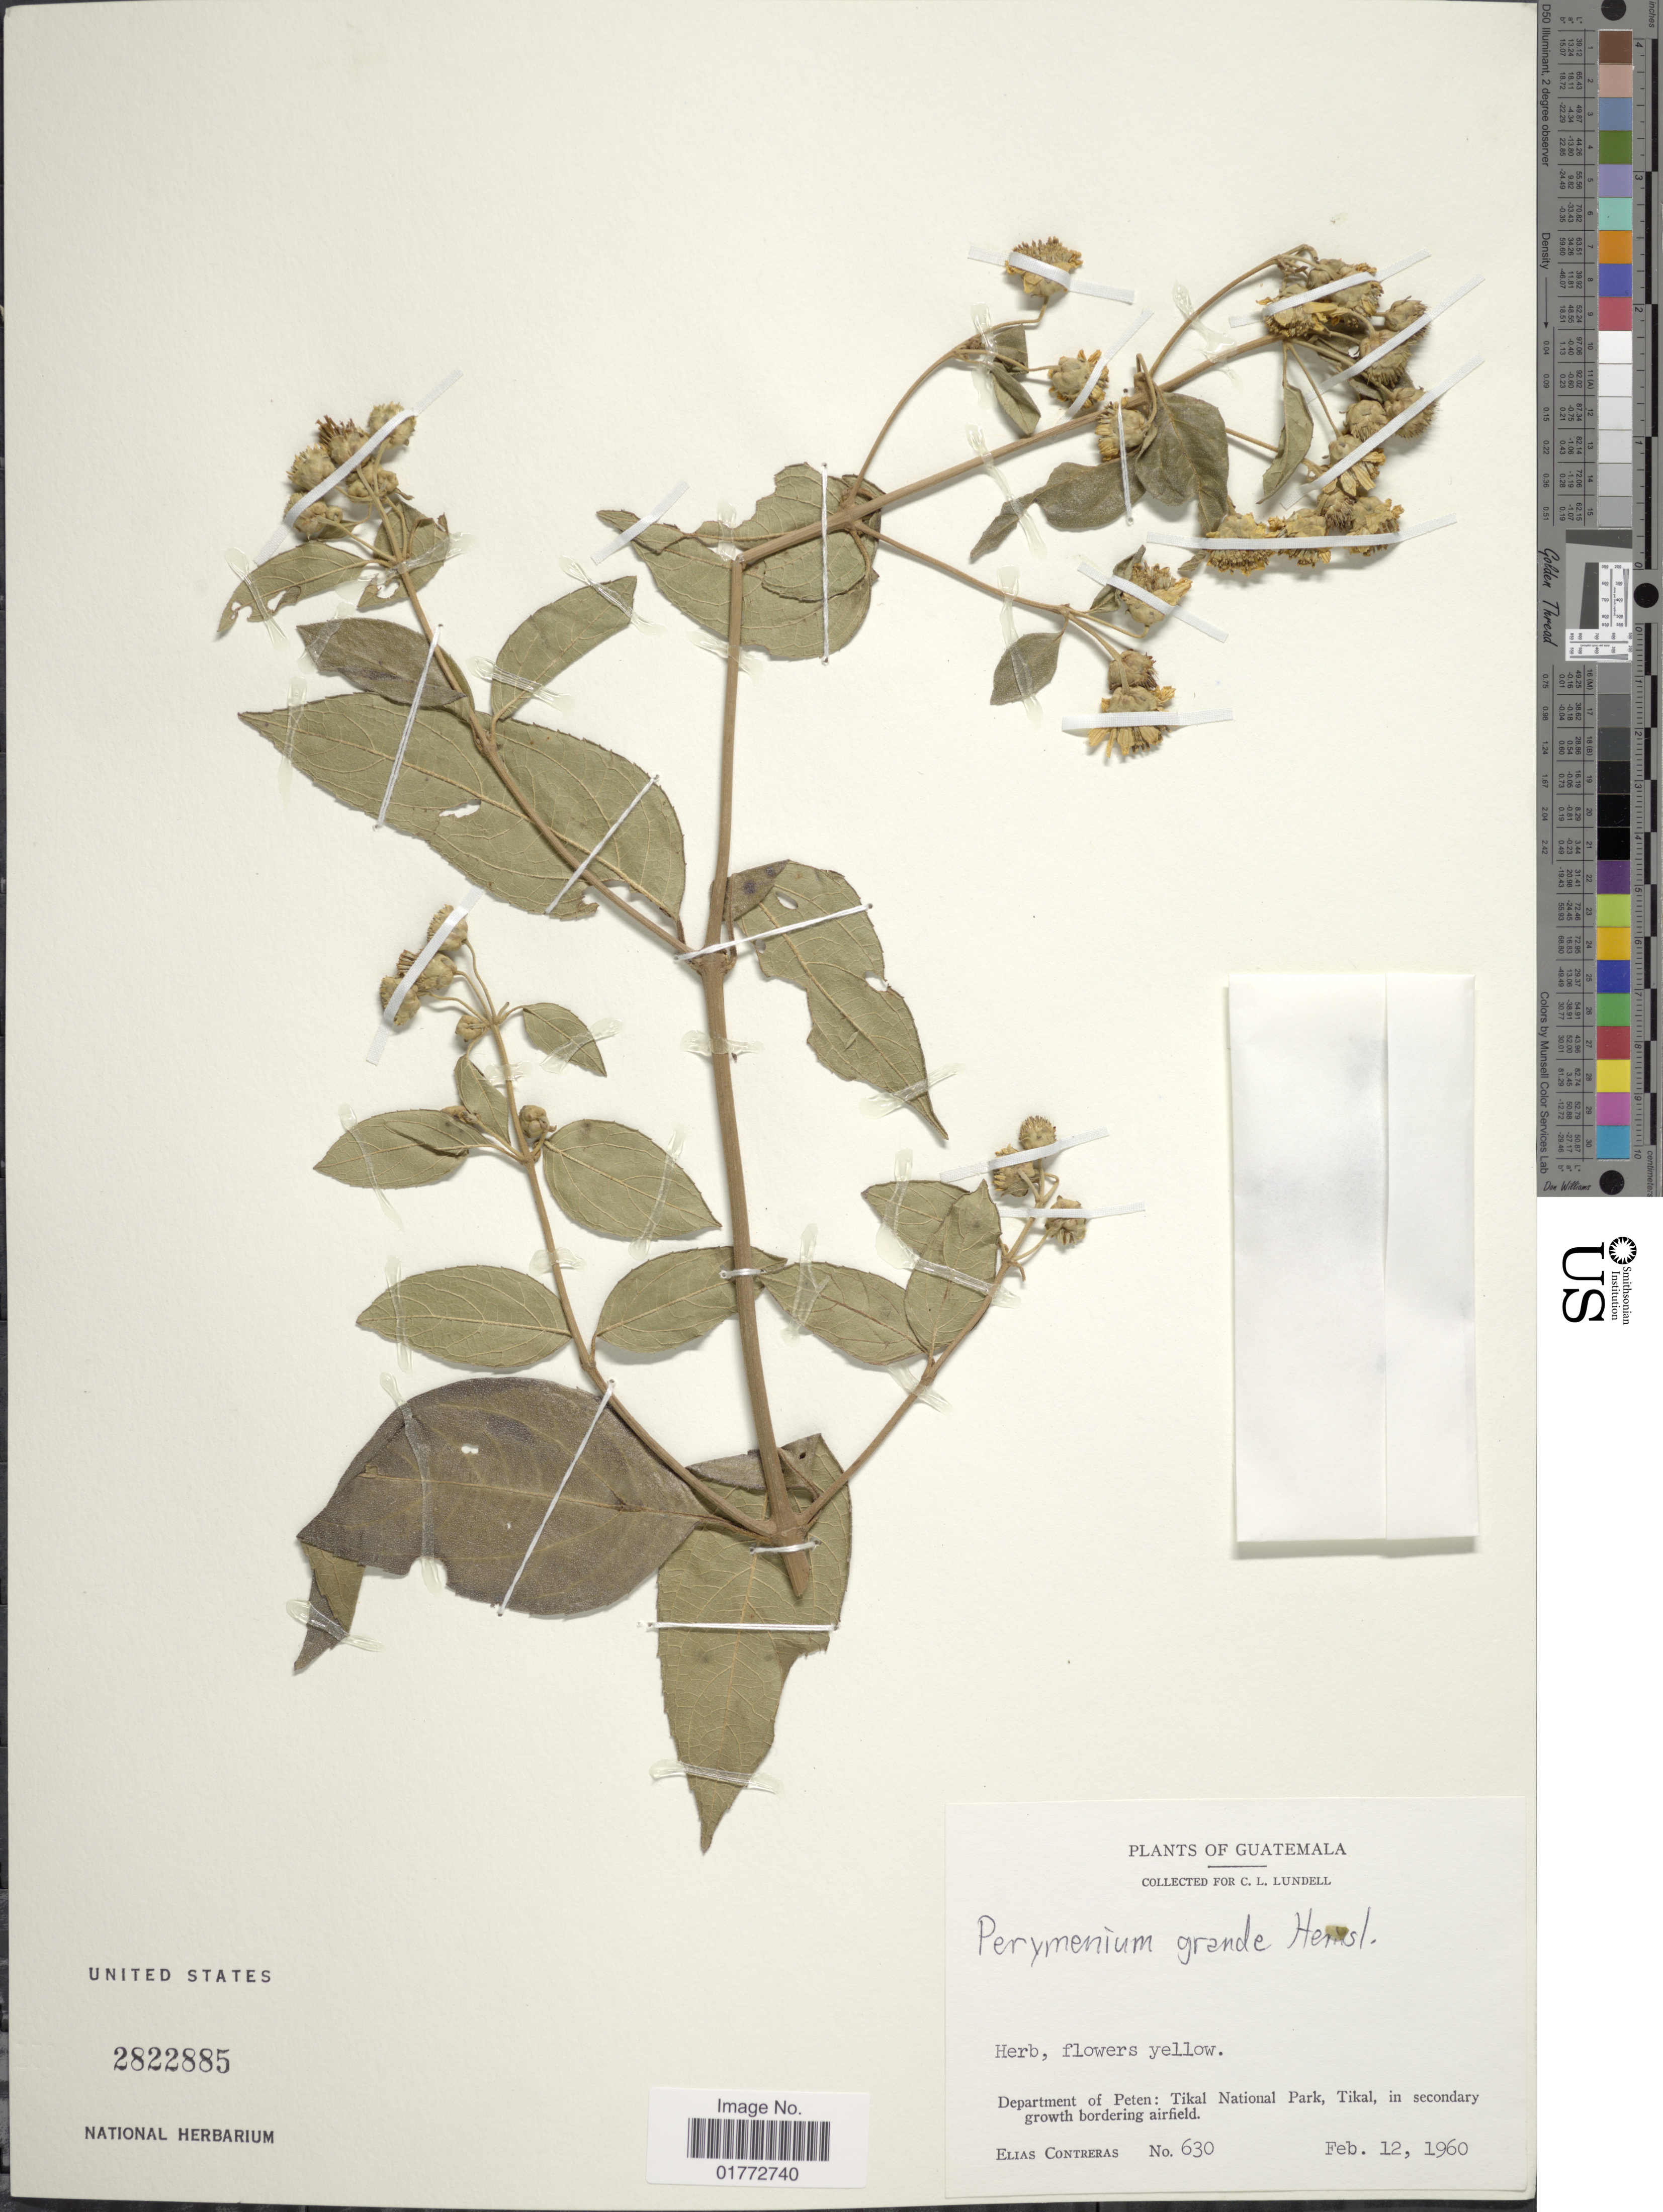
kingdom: Plantae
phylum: Tracheophyta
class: Magnoliopsida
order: Asterales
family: Asteraceae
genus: Perymenium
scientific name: Perymenium grande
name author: Hemsl.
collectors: E. Contreras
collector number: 630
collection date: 1960-02-12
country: Guatemala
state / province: El Petén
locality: Department of Peten: Tikal National Park, Tikal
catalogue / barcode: US 2822885